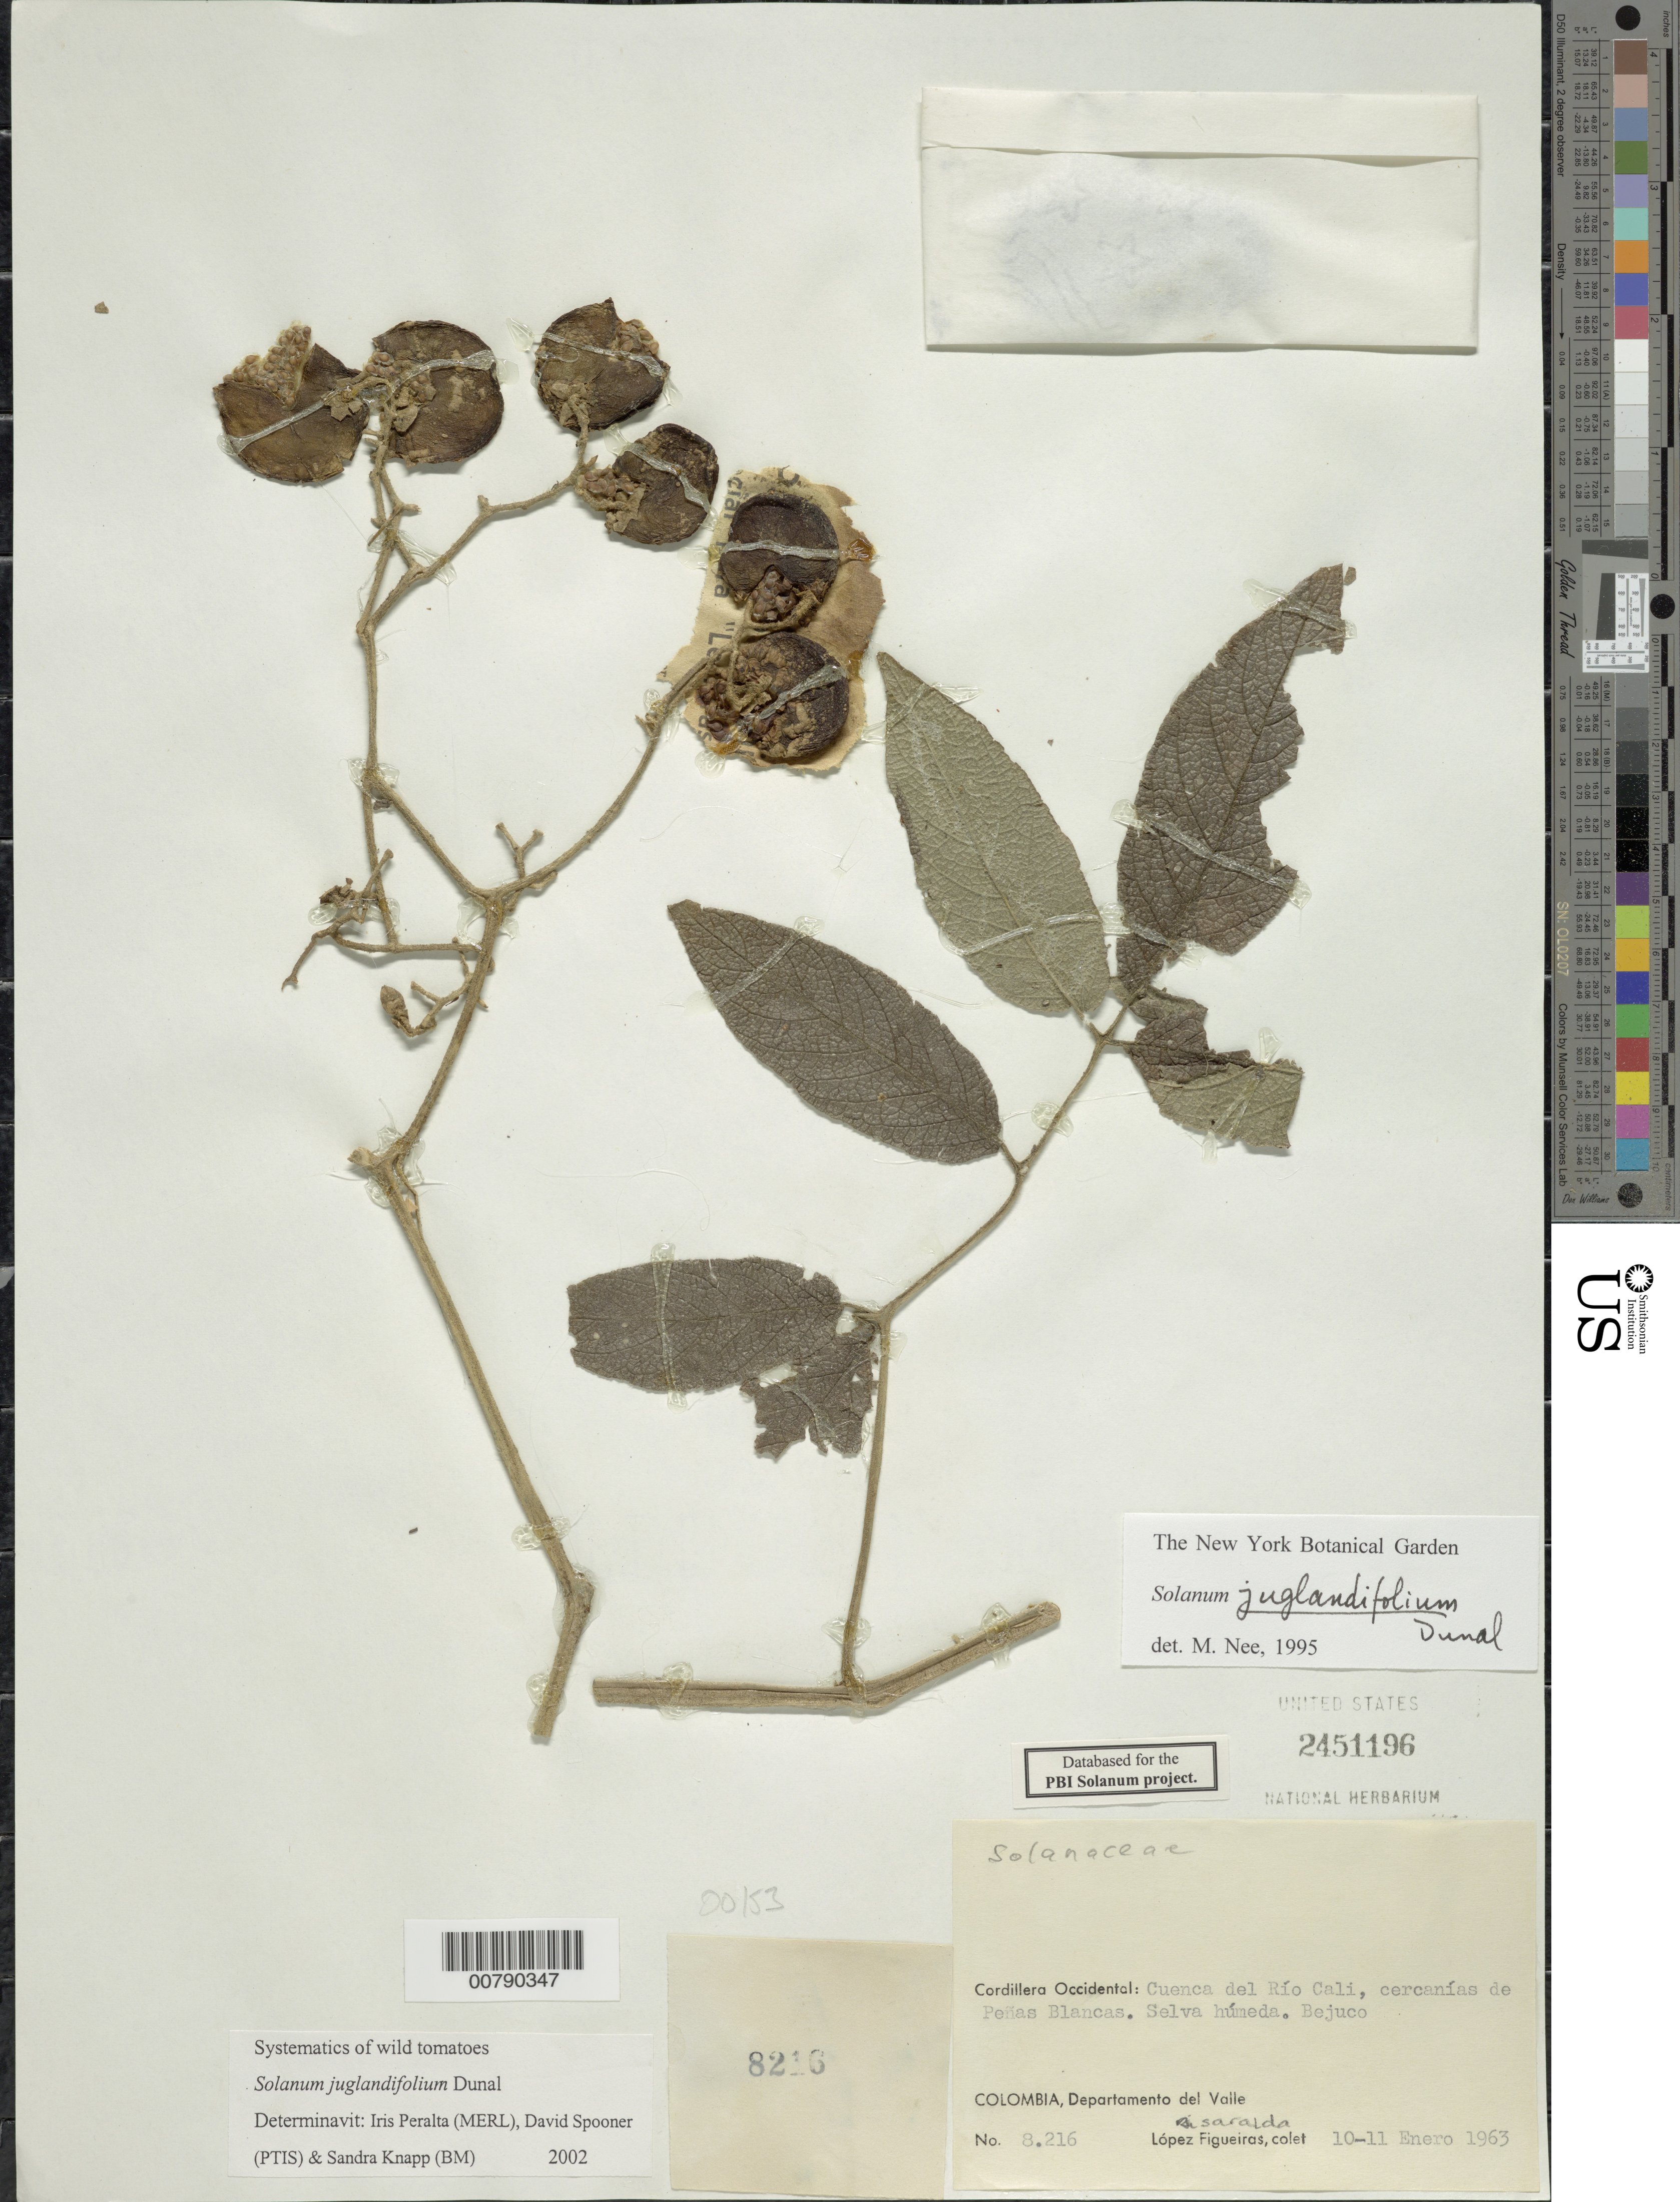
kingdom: Plantae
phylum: Tracheophyta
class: Magnoliopsida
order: Solanales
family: Solanaceae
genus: Solanum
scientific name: Solanum juglandifolium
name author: Dunal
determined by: Peralta, Iris E.; Knapp, S. D.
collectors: M. López Figueiras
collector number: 8216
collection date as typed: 10 Jan 1963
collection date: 1963-01-10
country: Colombia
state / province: Risaralda / Valle del Cauca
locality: Cordillera Occidental, cuenca del Río Cali, cercanias de Peñas Blancas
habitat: selva humeda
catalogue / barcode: US 2451196